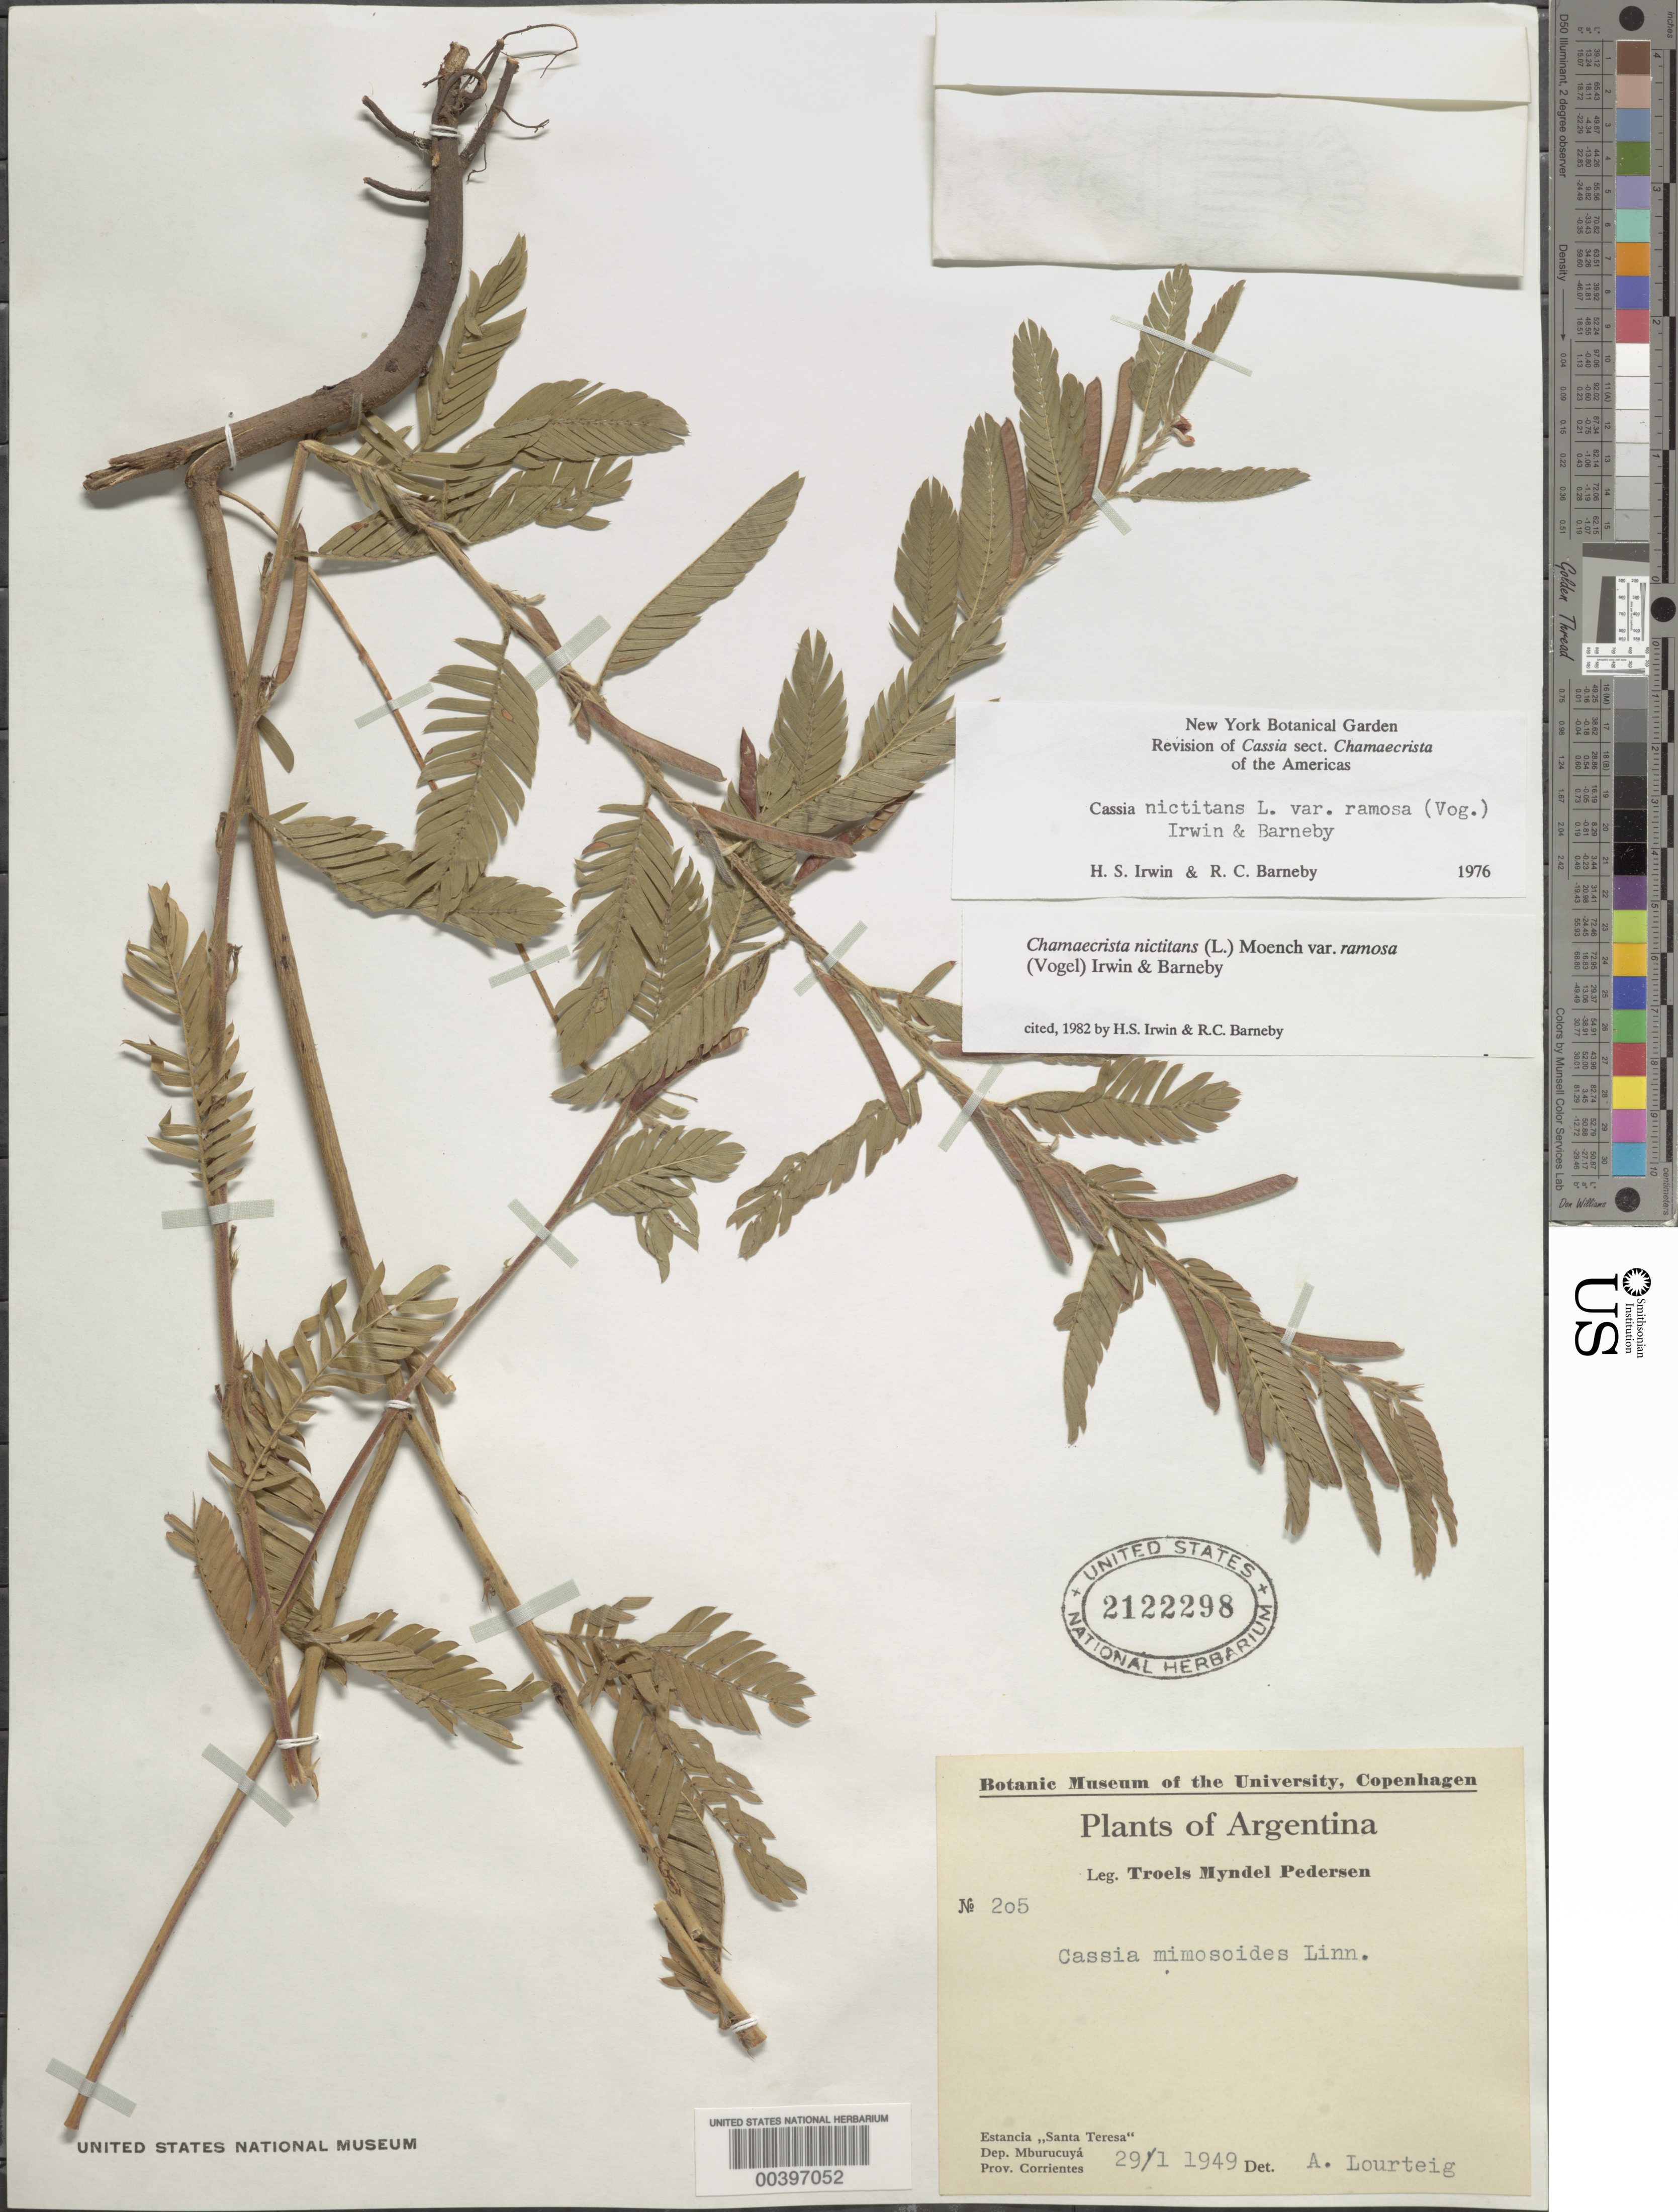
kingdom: Plantae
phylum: Tracheophyta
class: Magnoliopsida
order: Fabales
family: Fabaceae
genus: Chamaecrista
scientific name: Chamaecrista nictitans var. ramosa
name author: (Vogel) H.S. Irwin & Barneby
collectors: T. M. Pedersen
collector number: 205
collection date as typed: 29 Jan 1949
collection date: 1949-01-29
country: Argentina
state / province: Corrientes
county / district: Mburucuyá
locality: Estancia Santa Teresa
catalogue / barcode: US 2122298